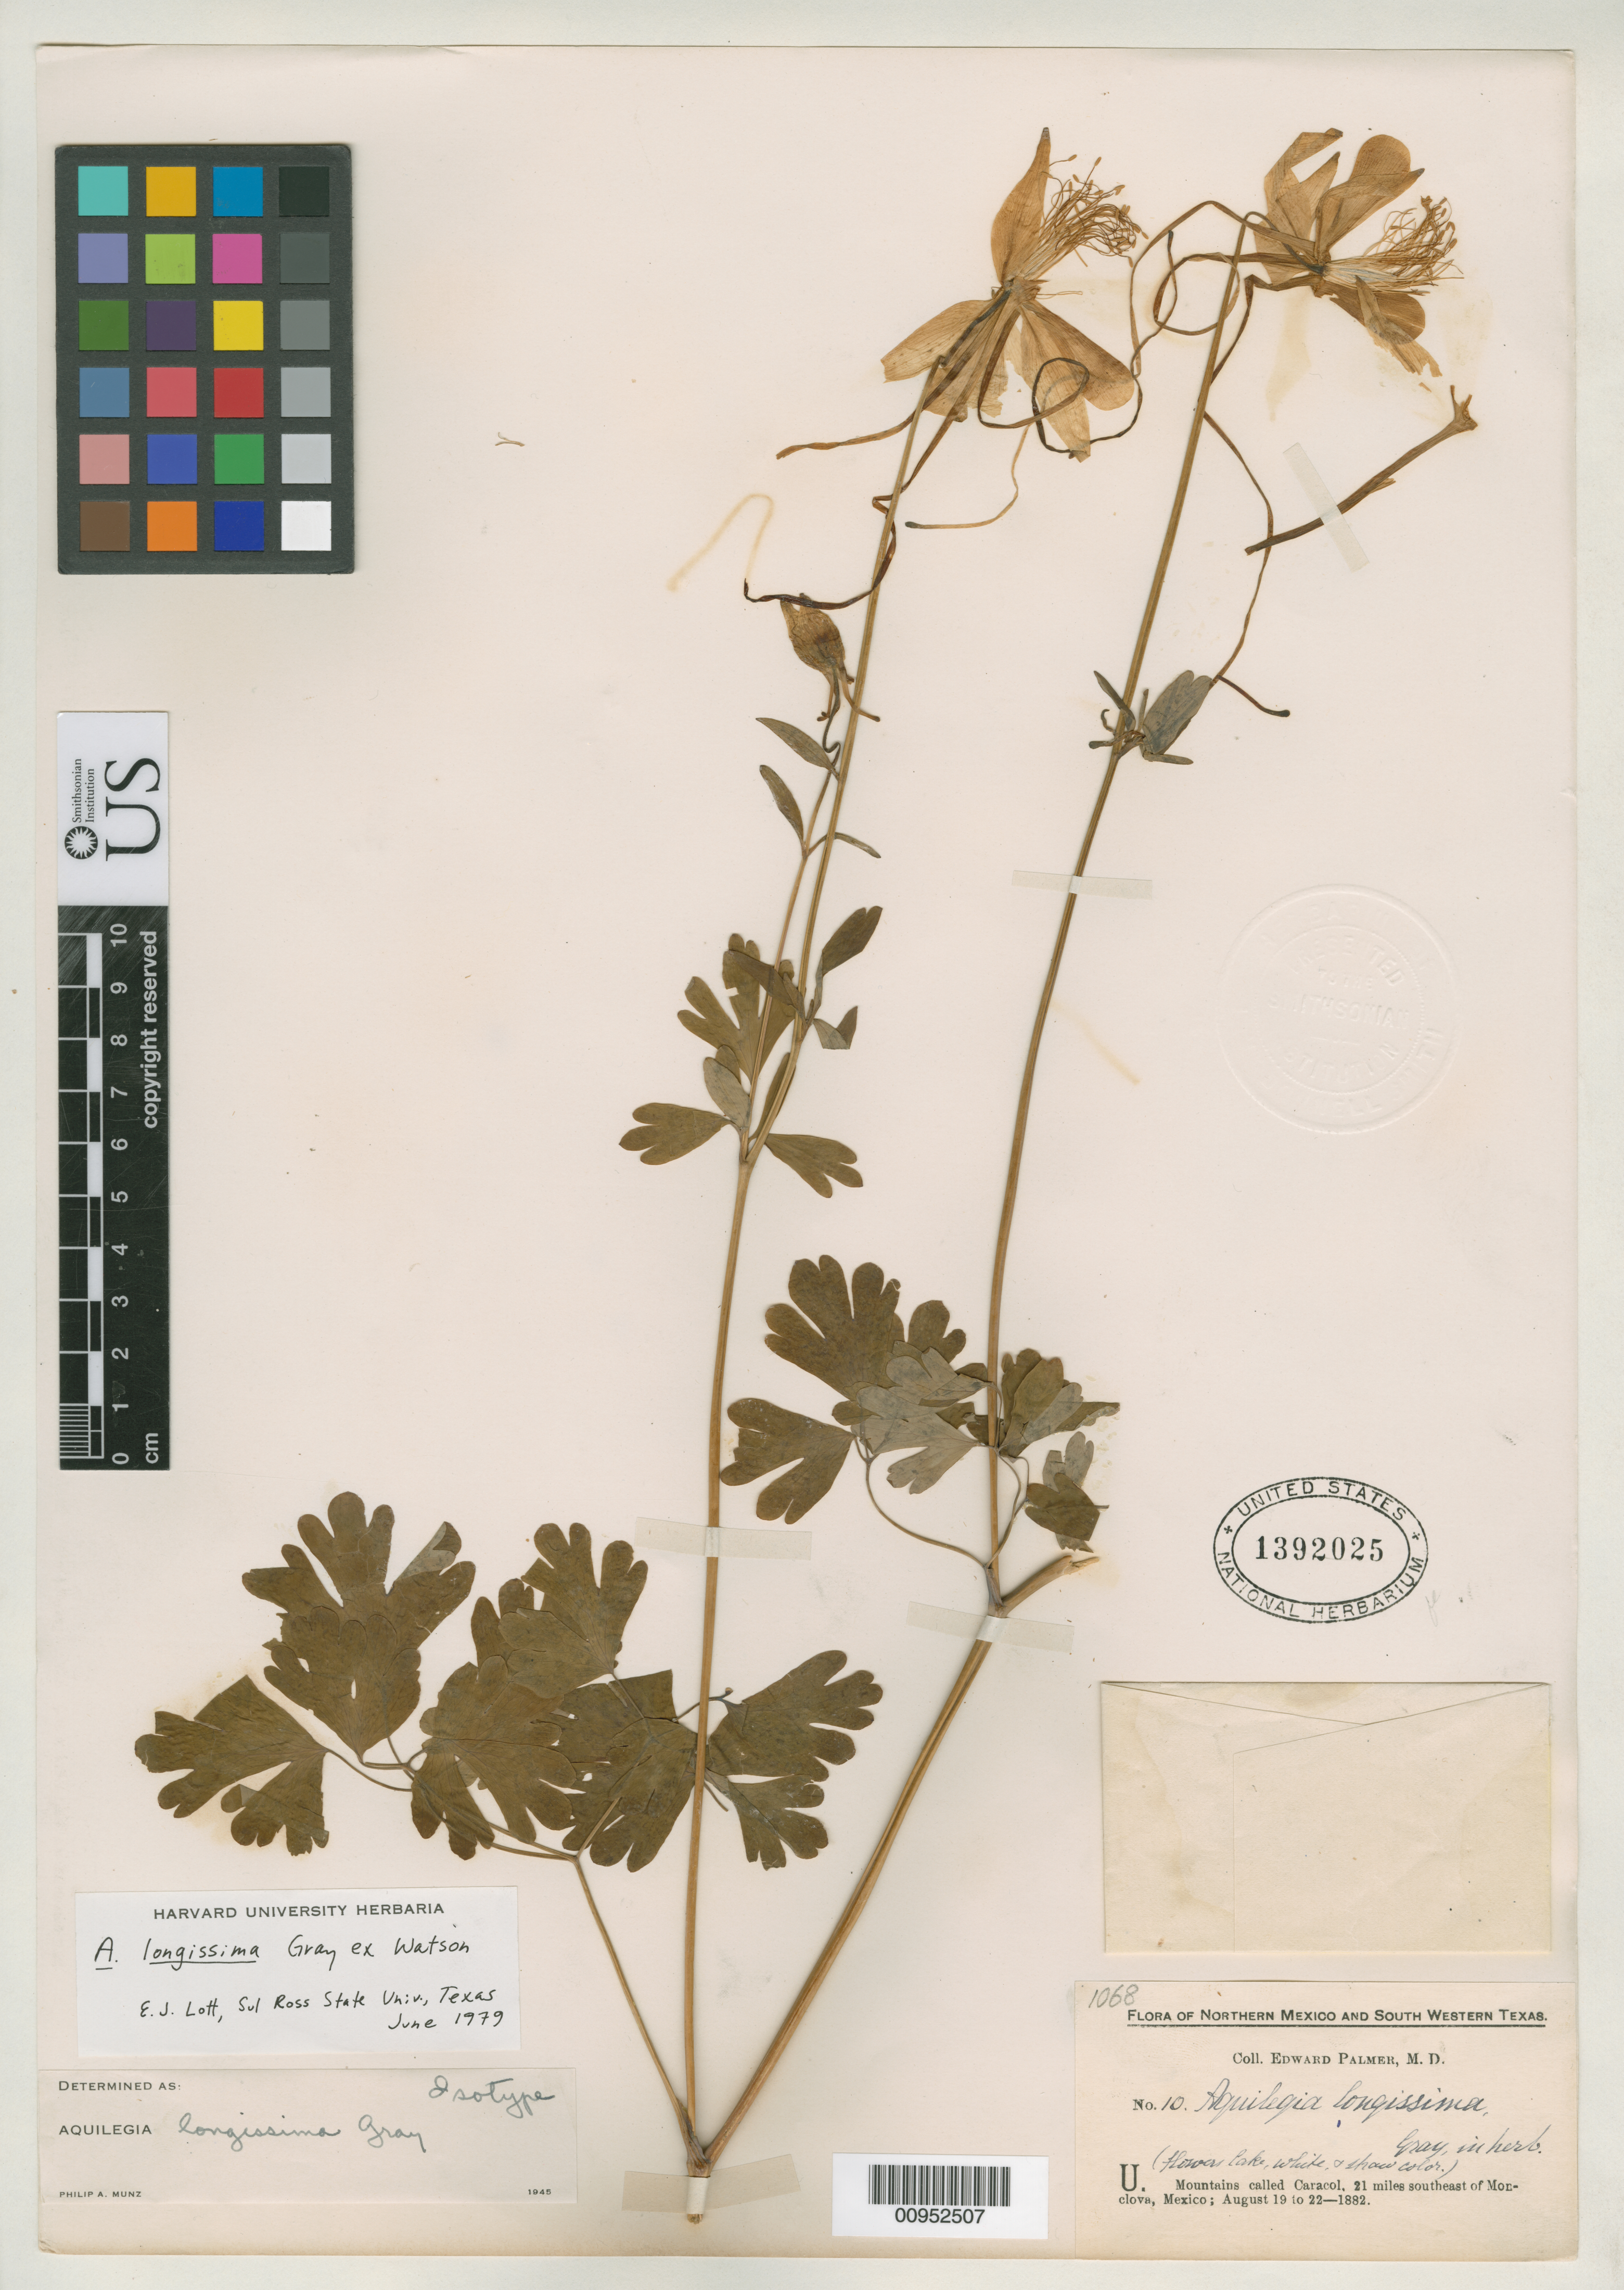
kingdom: Plantae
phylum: Tracheophyta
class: Magnoliopsida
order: Ranunculales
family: Ranunculaceae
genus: Aquilegia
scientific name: Aquilegia longissima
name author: A. Gray ex S. Watson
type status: Syntype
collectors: E. Palmer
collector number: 10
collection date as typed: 19 Aug 1882 to 22 Aug 1882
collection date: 1882-08-19/1882-08-22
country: Mexico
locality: Mountains called Caracol, 21 miles southeast of Monclova, Mexico.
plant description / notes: Annotated as "isotype" by P.A. Munz (1945). Specimen ex John Donnell Smith herbarium.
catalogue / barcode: US 1392025